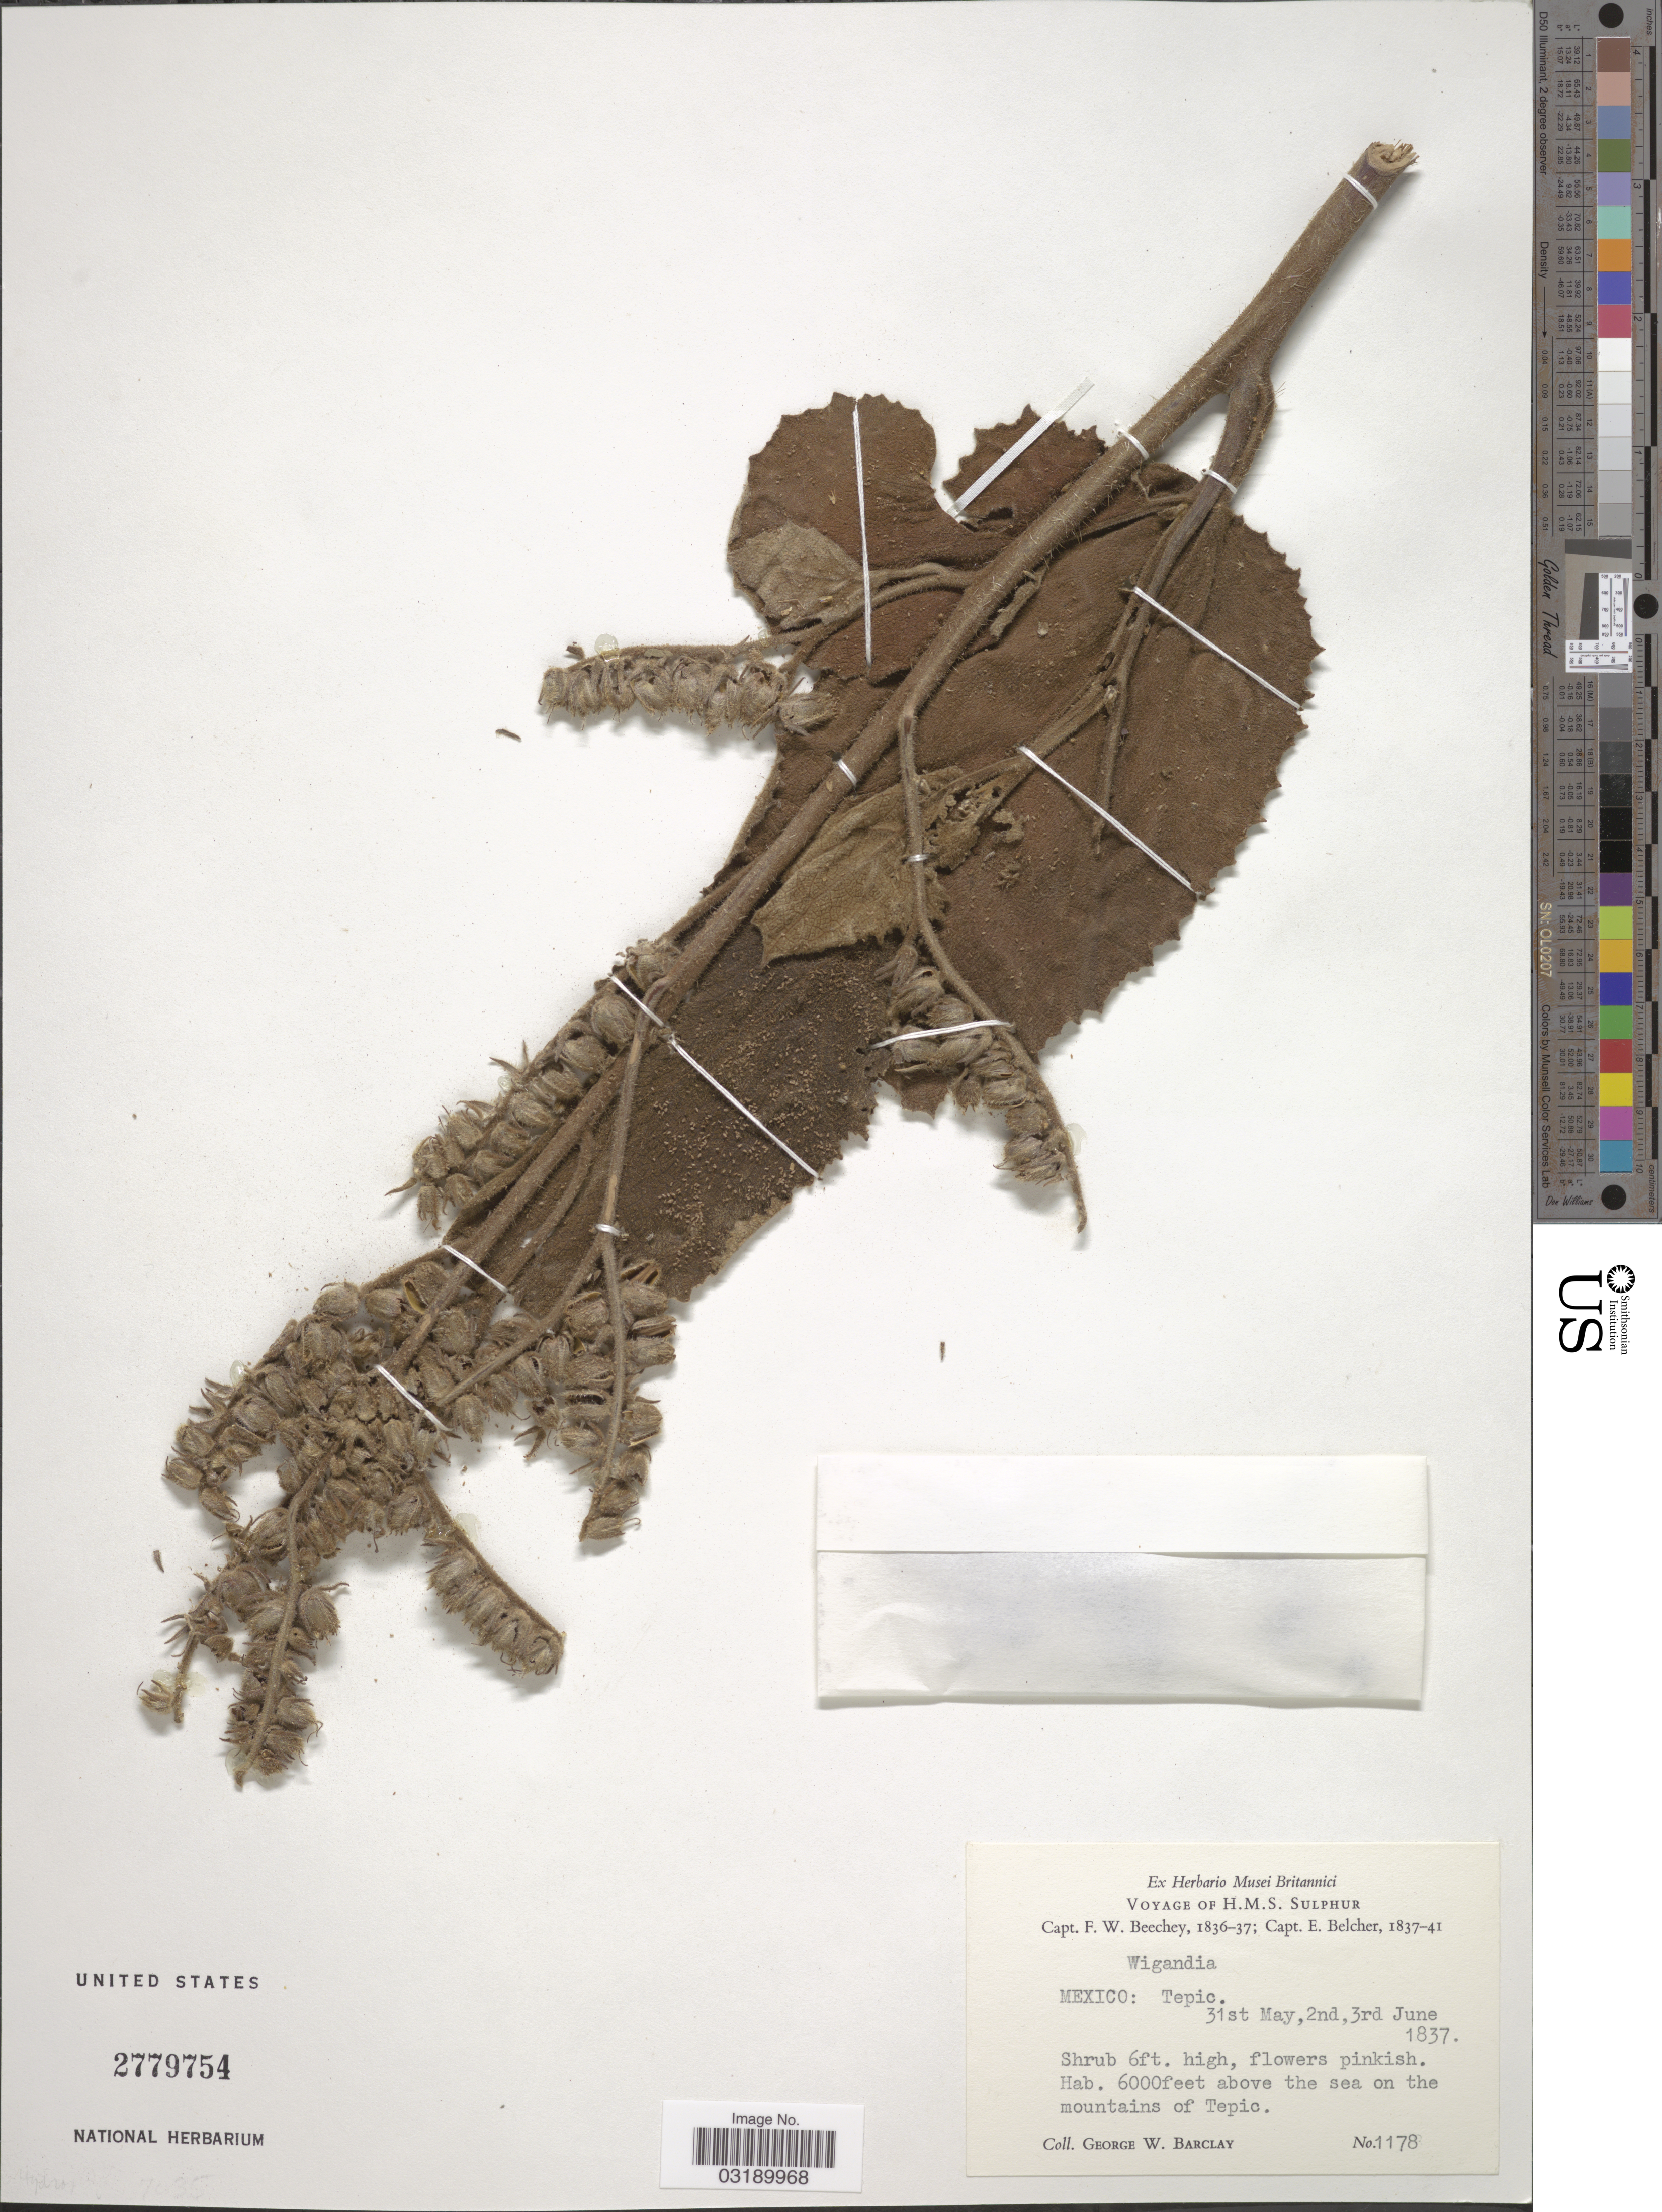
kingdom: Plantae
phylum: Tracheophyta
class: Magnoliopsida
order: Boraginales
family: Namaceae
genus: Wigandia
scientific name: Wigandia sp.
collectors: G. W. Barclay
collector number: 1178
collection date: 1837-05-31/1873-06-03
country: Mexico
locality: On the mountains of Tepic.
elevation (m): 1829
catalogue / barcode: US 2779754